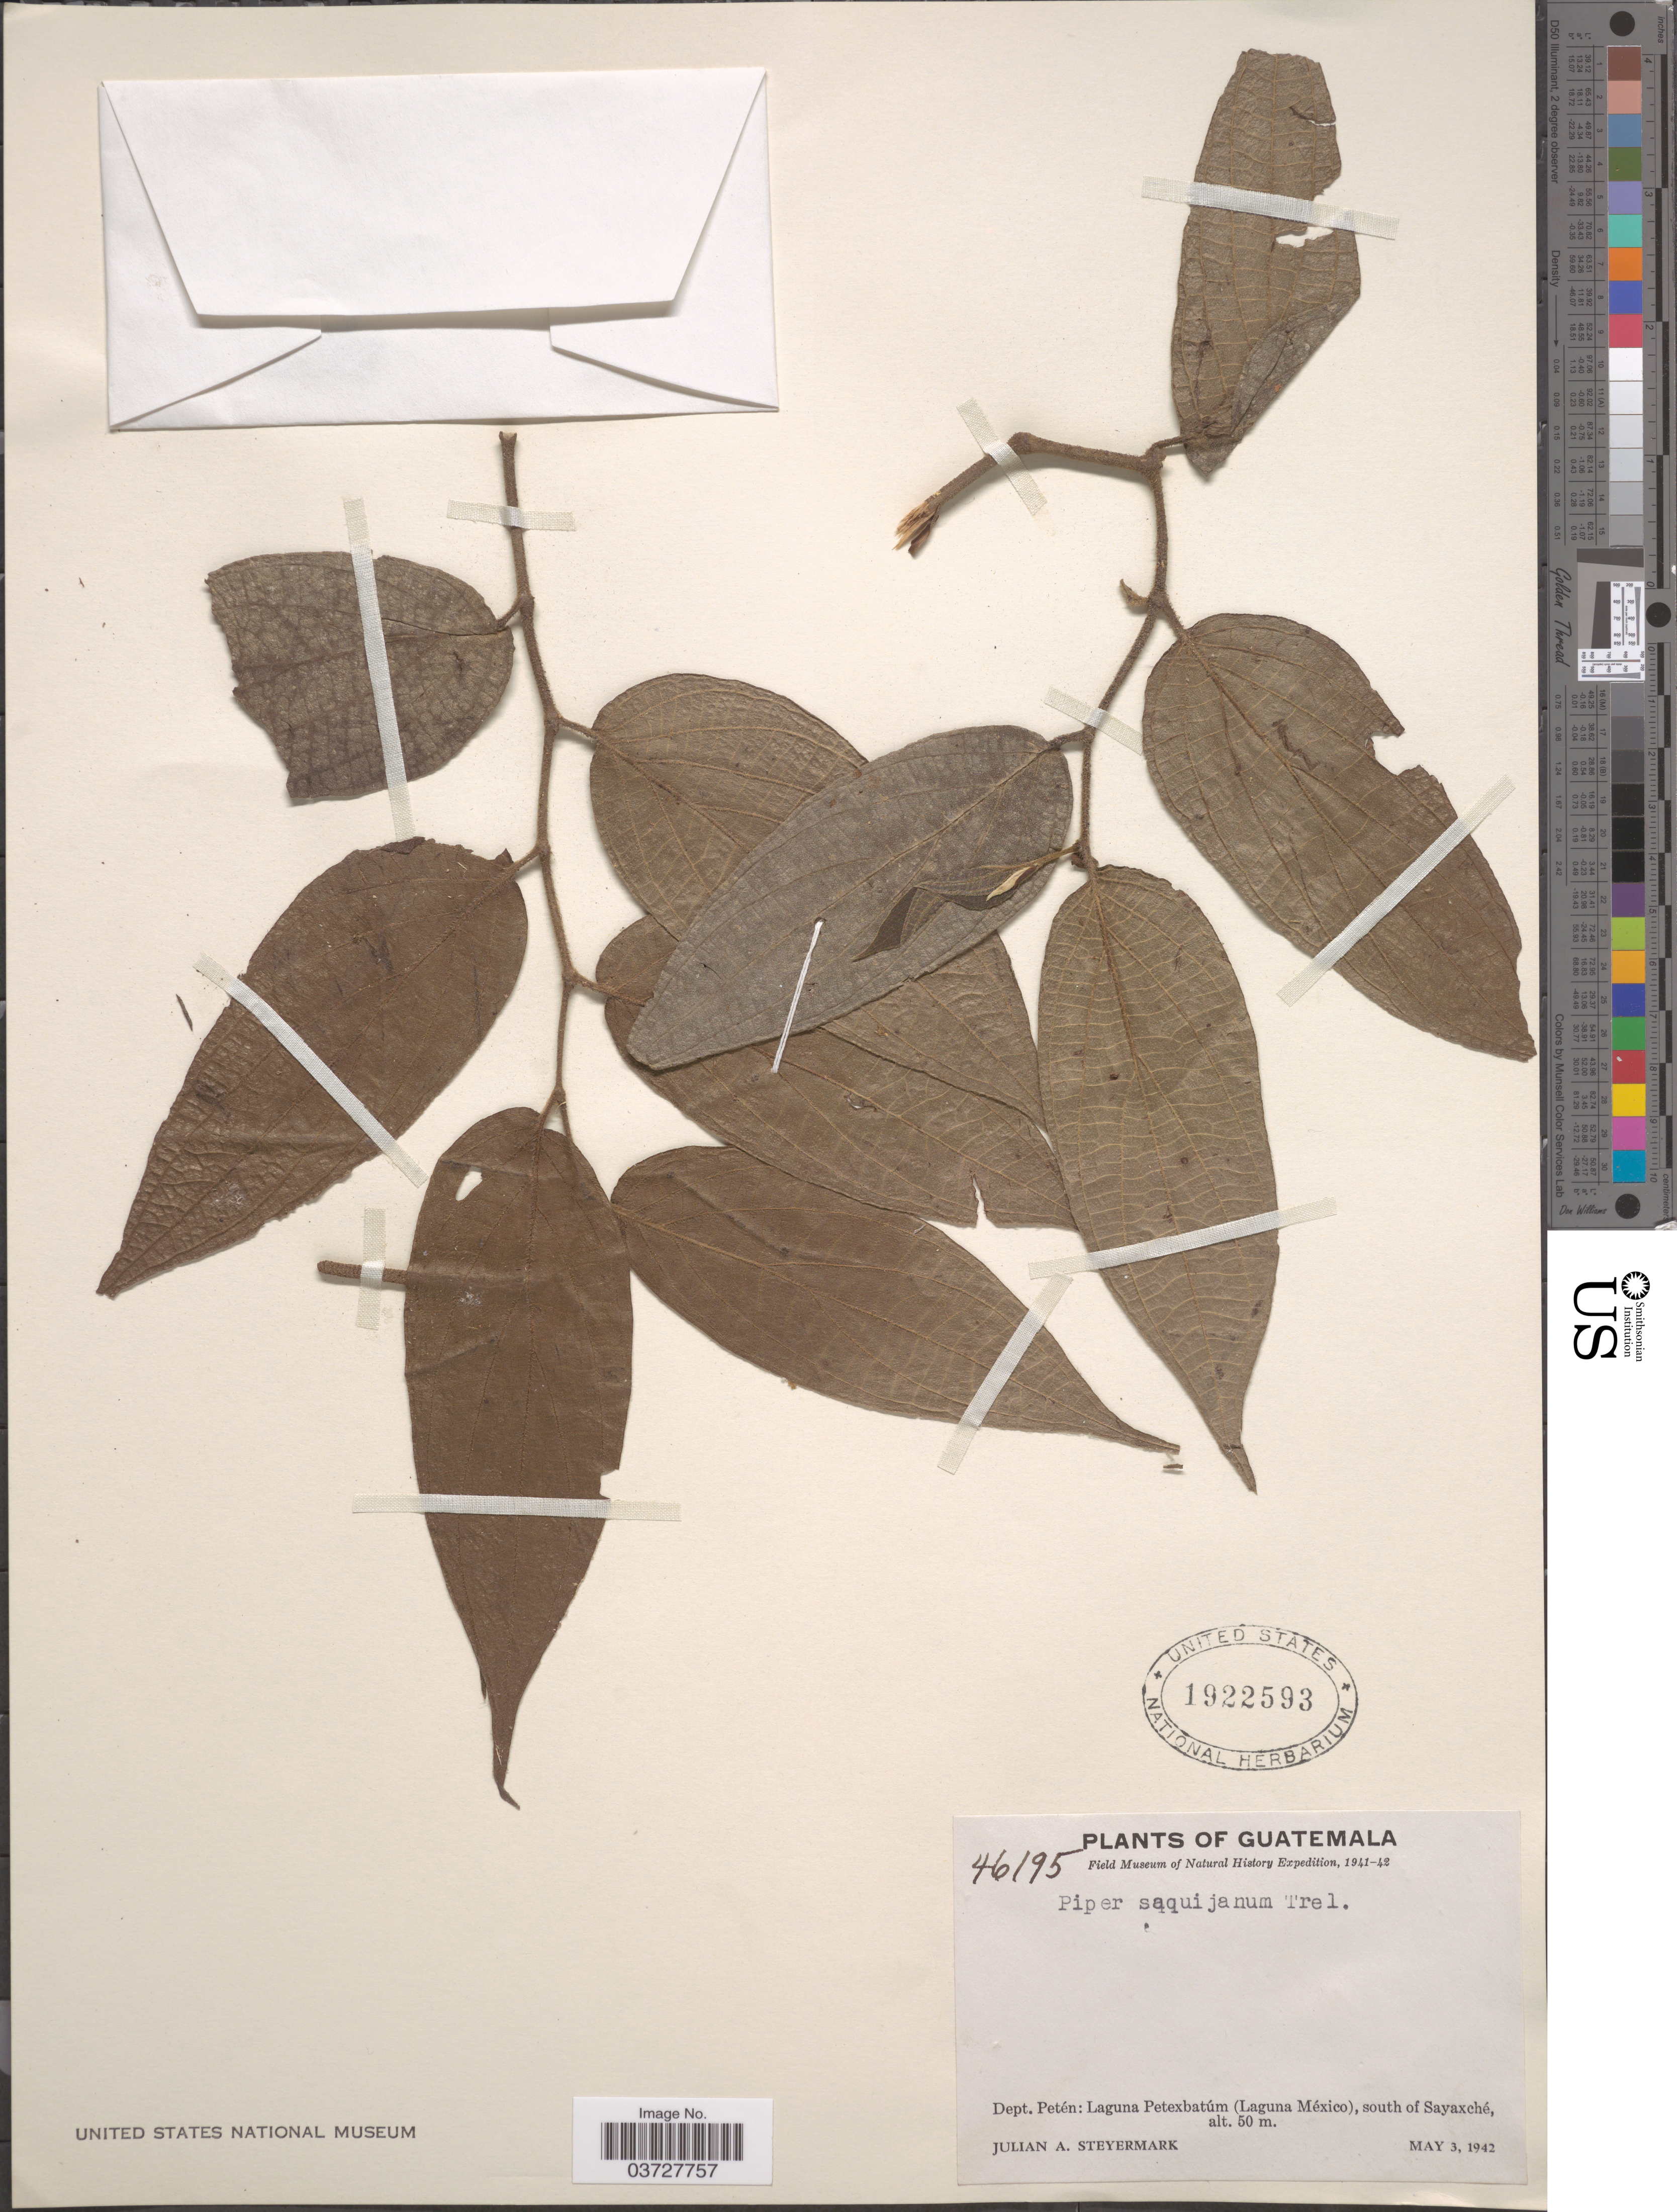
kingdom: Plantae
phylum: Tracheophyta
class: Magnoliopsida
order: Piperales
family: Piperaceae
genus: Piper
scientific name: Piper saquijanum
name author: Trel.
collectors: J. Steyermark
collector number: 46195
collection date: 1942-05-03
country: Guatemala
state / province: El Peten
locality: Dept. Petén: Laguna Petexbatúm (Laguna México), south of Sayaxché.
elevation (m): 50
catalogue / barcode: US 1922593